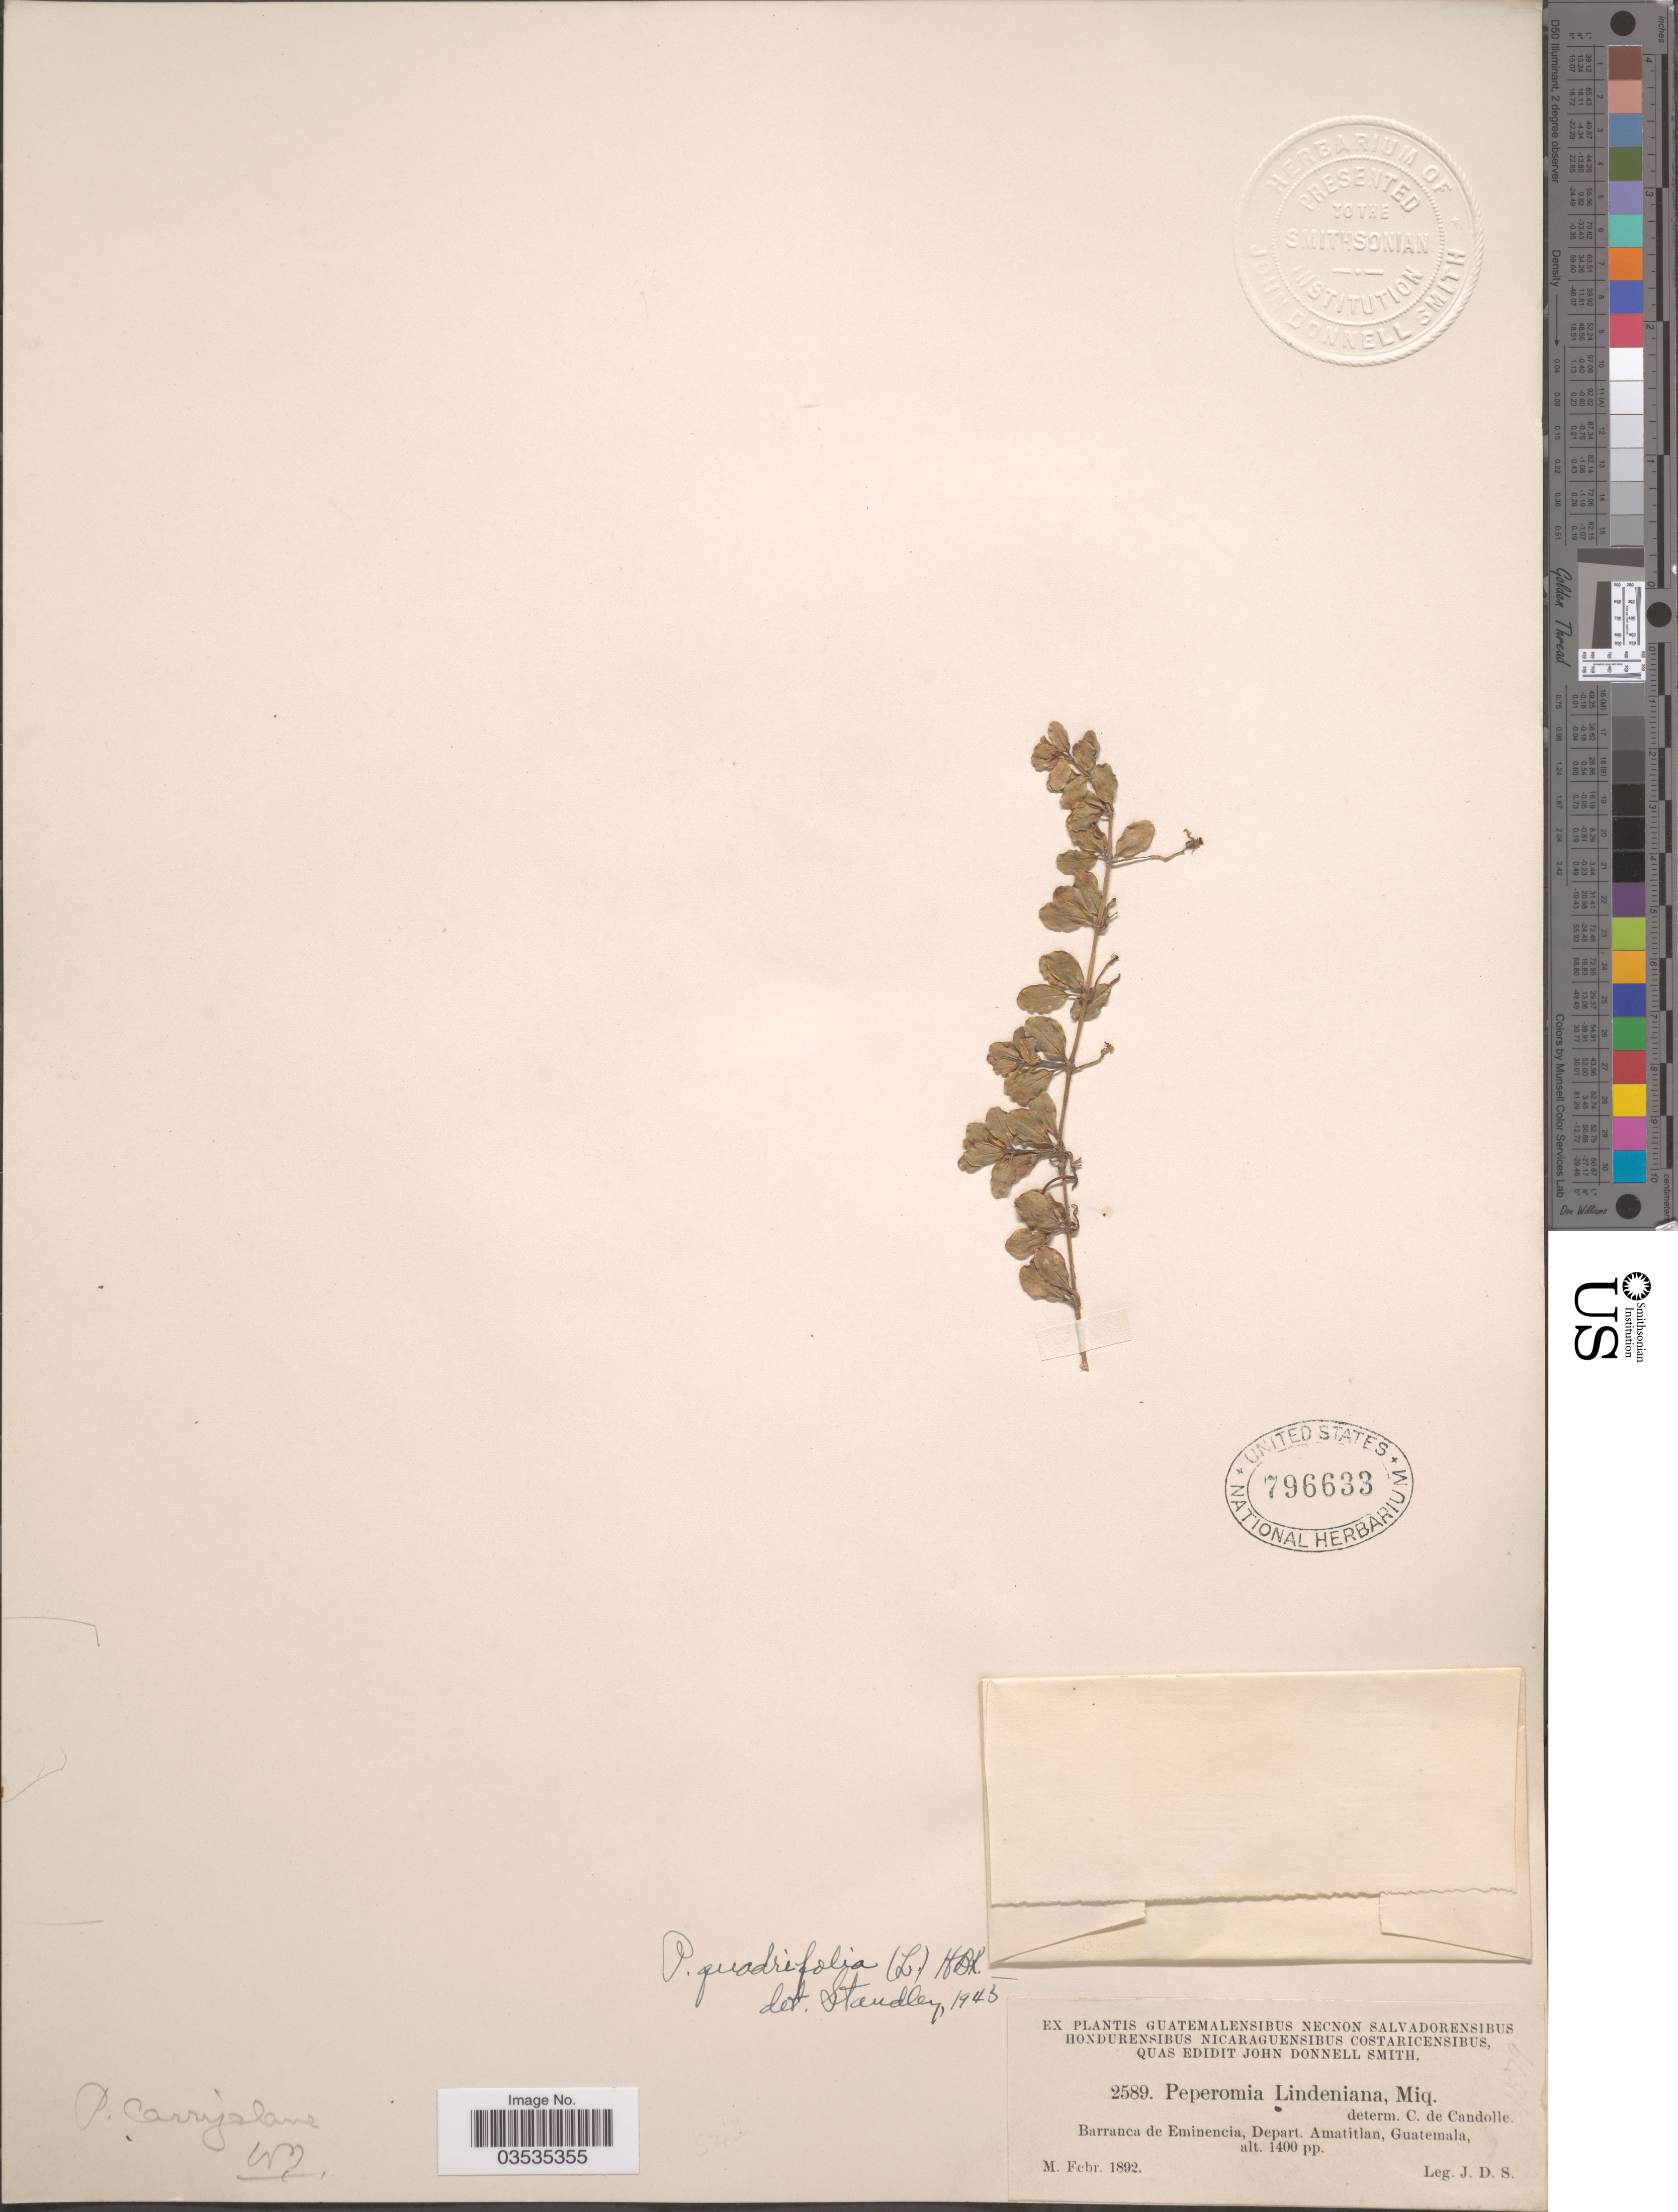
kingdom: Plantae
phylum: Tracheophyta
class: Magnoliopsida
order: Piperales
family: Piperaceae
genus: Peperomia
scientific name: Peperomia quadrifolia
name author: (L.) Kunth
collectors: J. Donnell Smith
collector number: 2589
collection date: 1892-02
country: Guatemala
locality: Barranca de Eminencia, Depart. Amatitlan.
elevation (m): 427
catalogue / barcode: US 796633